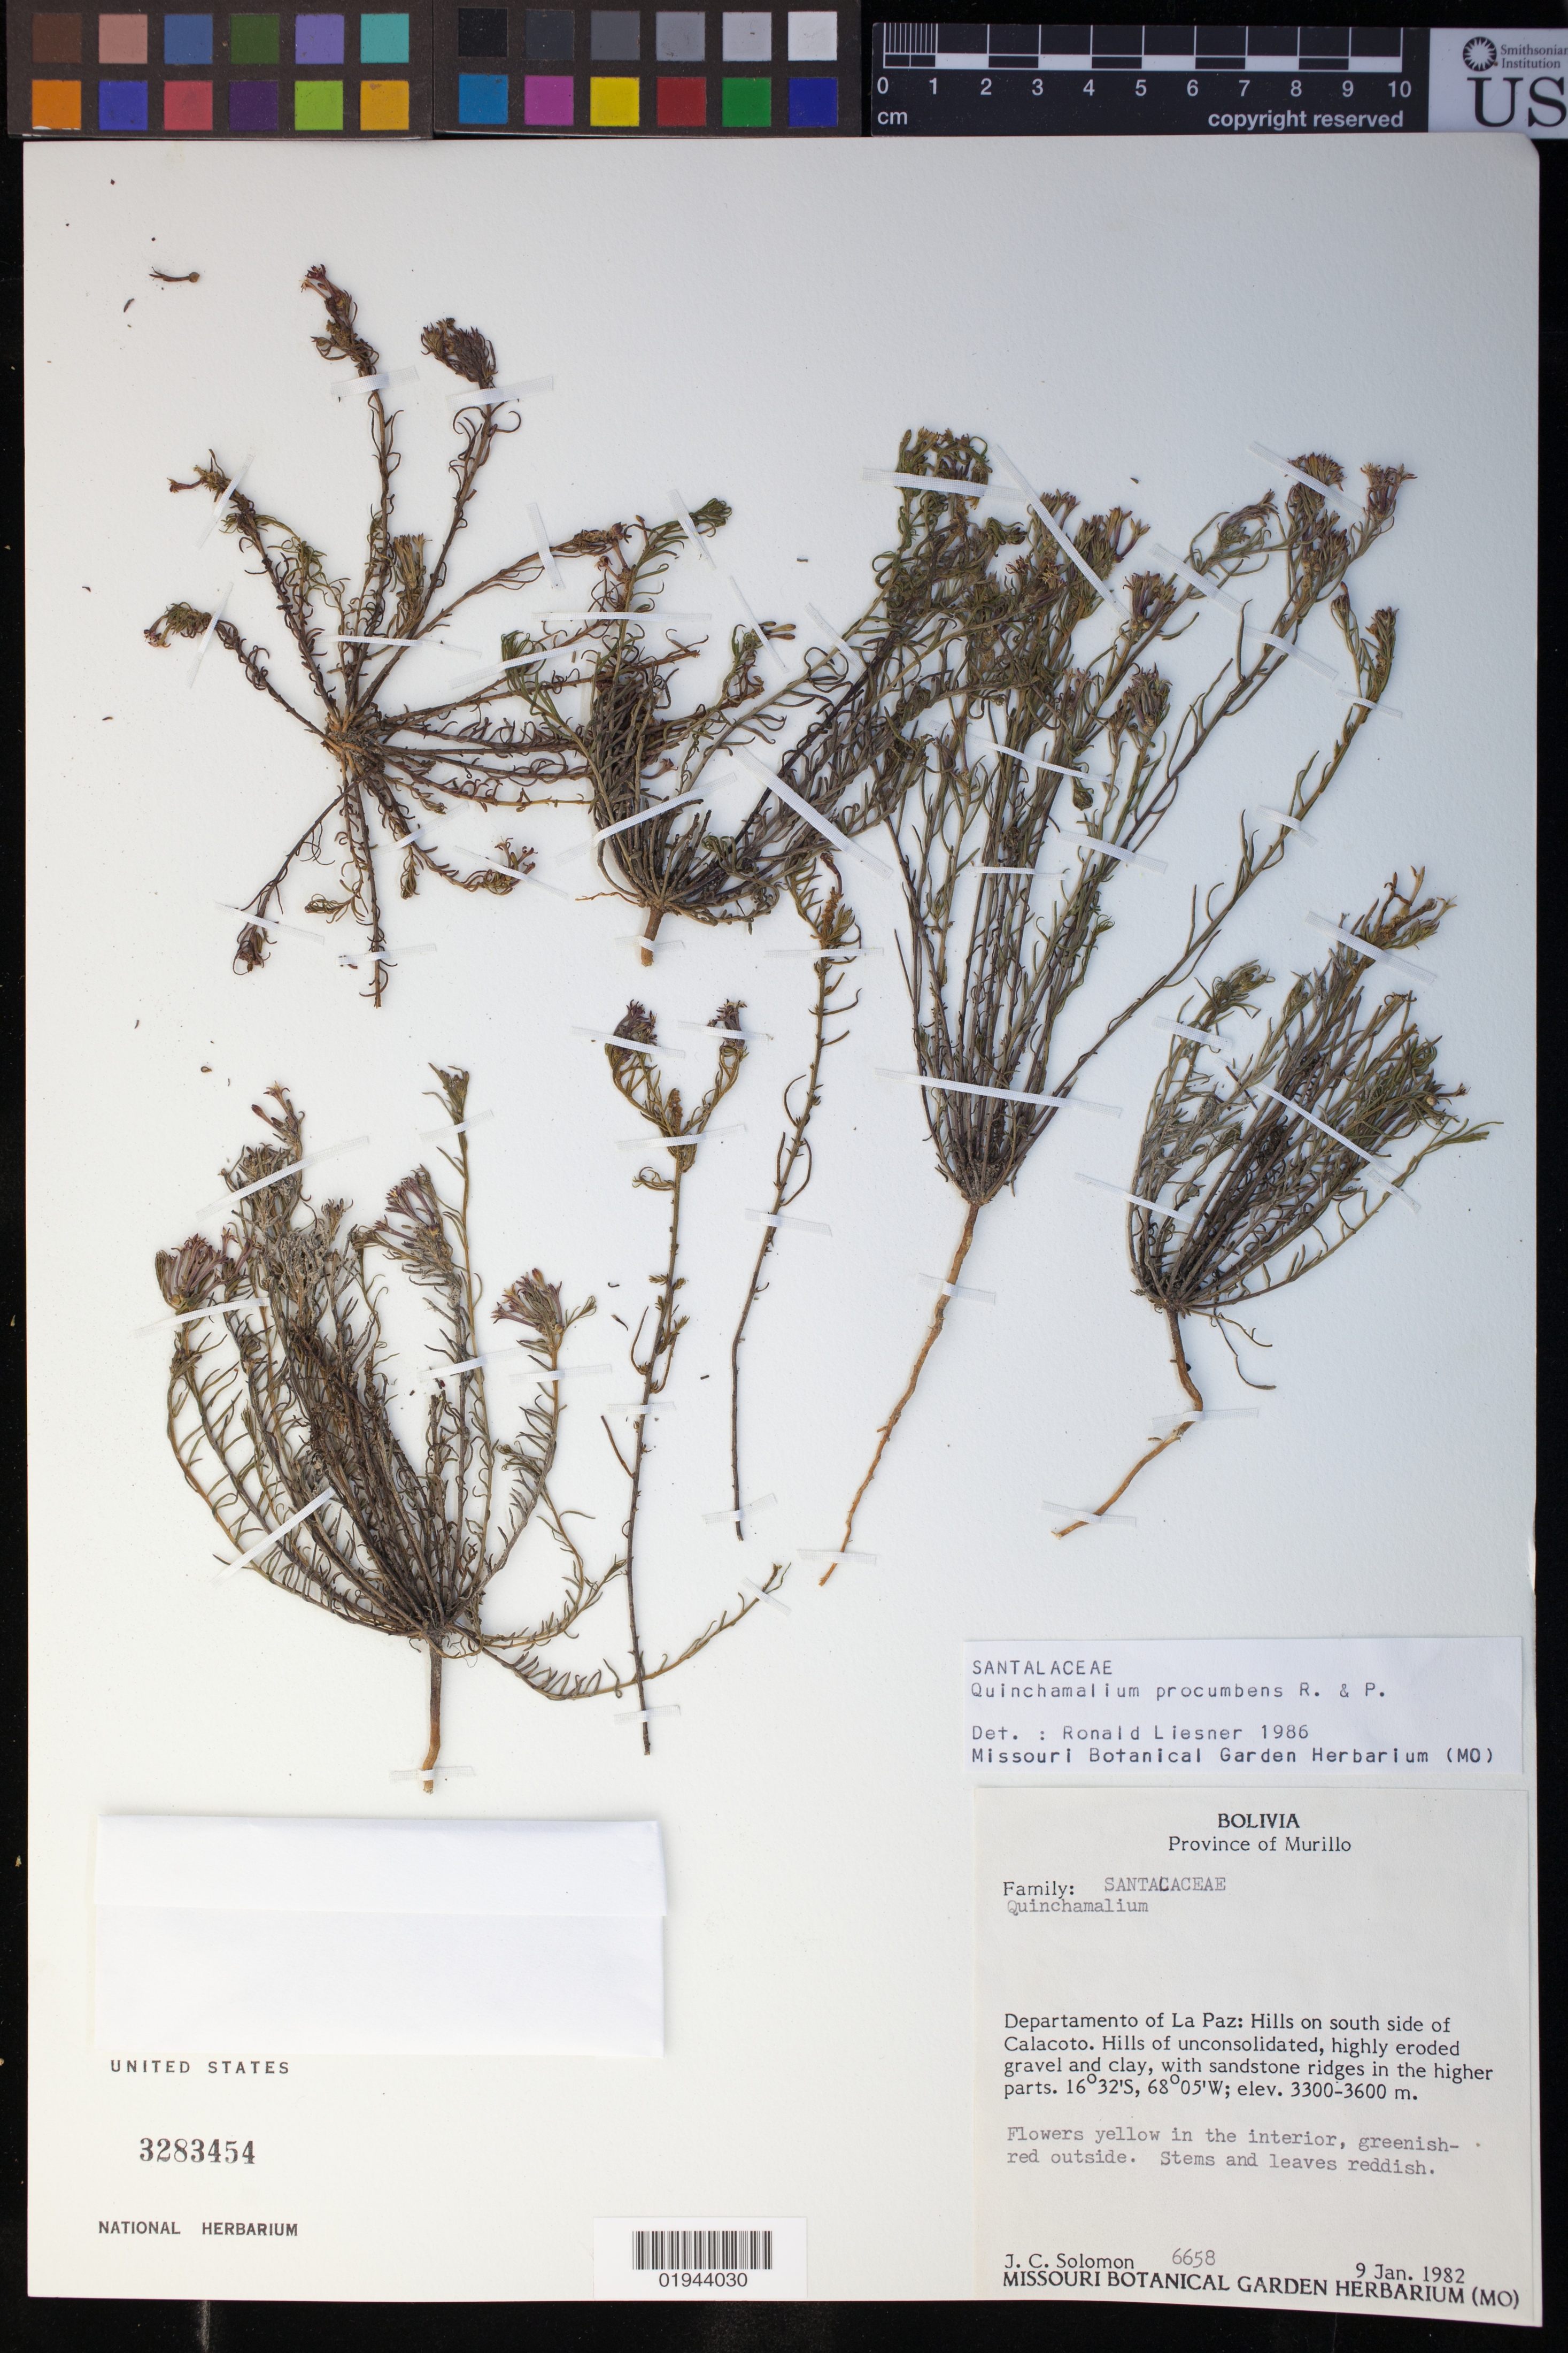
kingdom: Plantae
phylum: Tracheophyta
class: Magnoliopsida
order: Santalales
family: Schoepfiaceae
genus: Quinchamalium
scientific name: Quinchamalium procumbens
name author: Ruiz & Pav.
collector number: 6658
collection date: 1982-01-09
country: Bolivia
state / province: La Paz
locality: Province of Murillo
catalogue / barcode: US 3283454